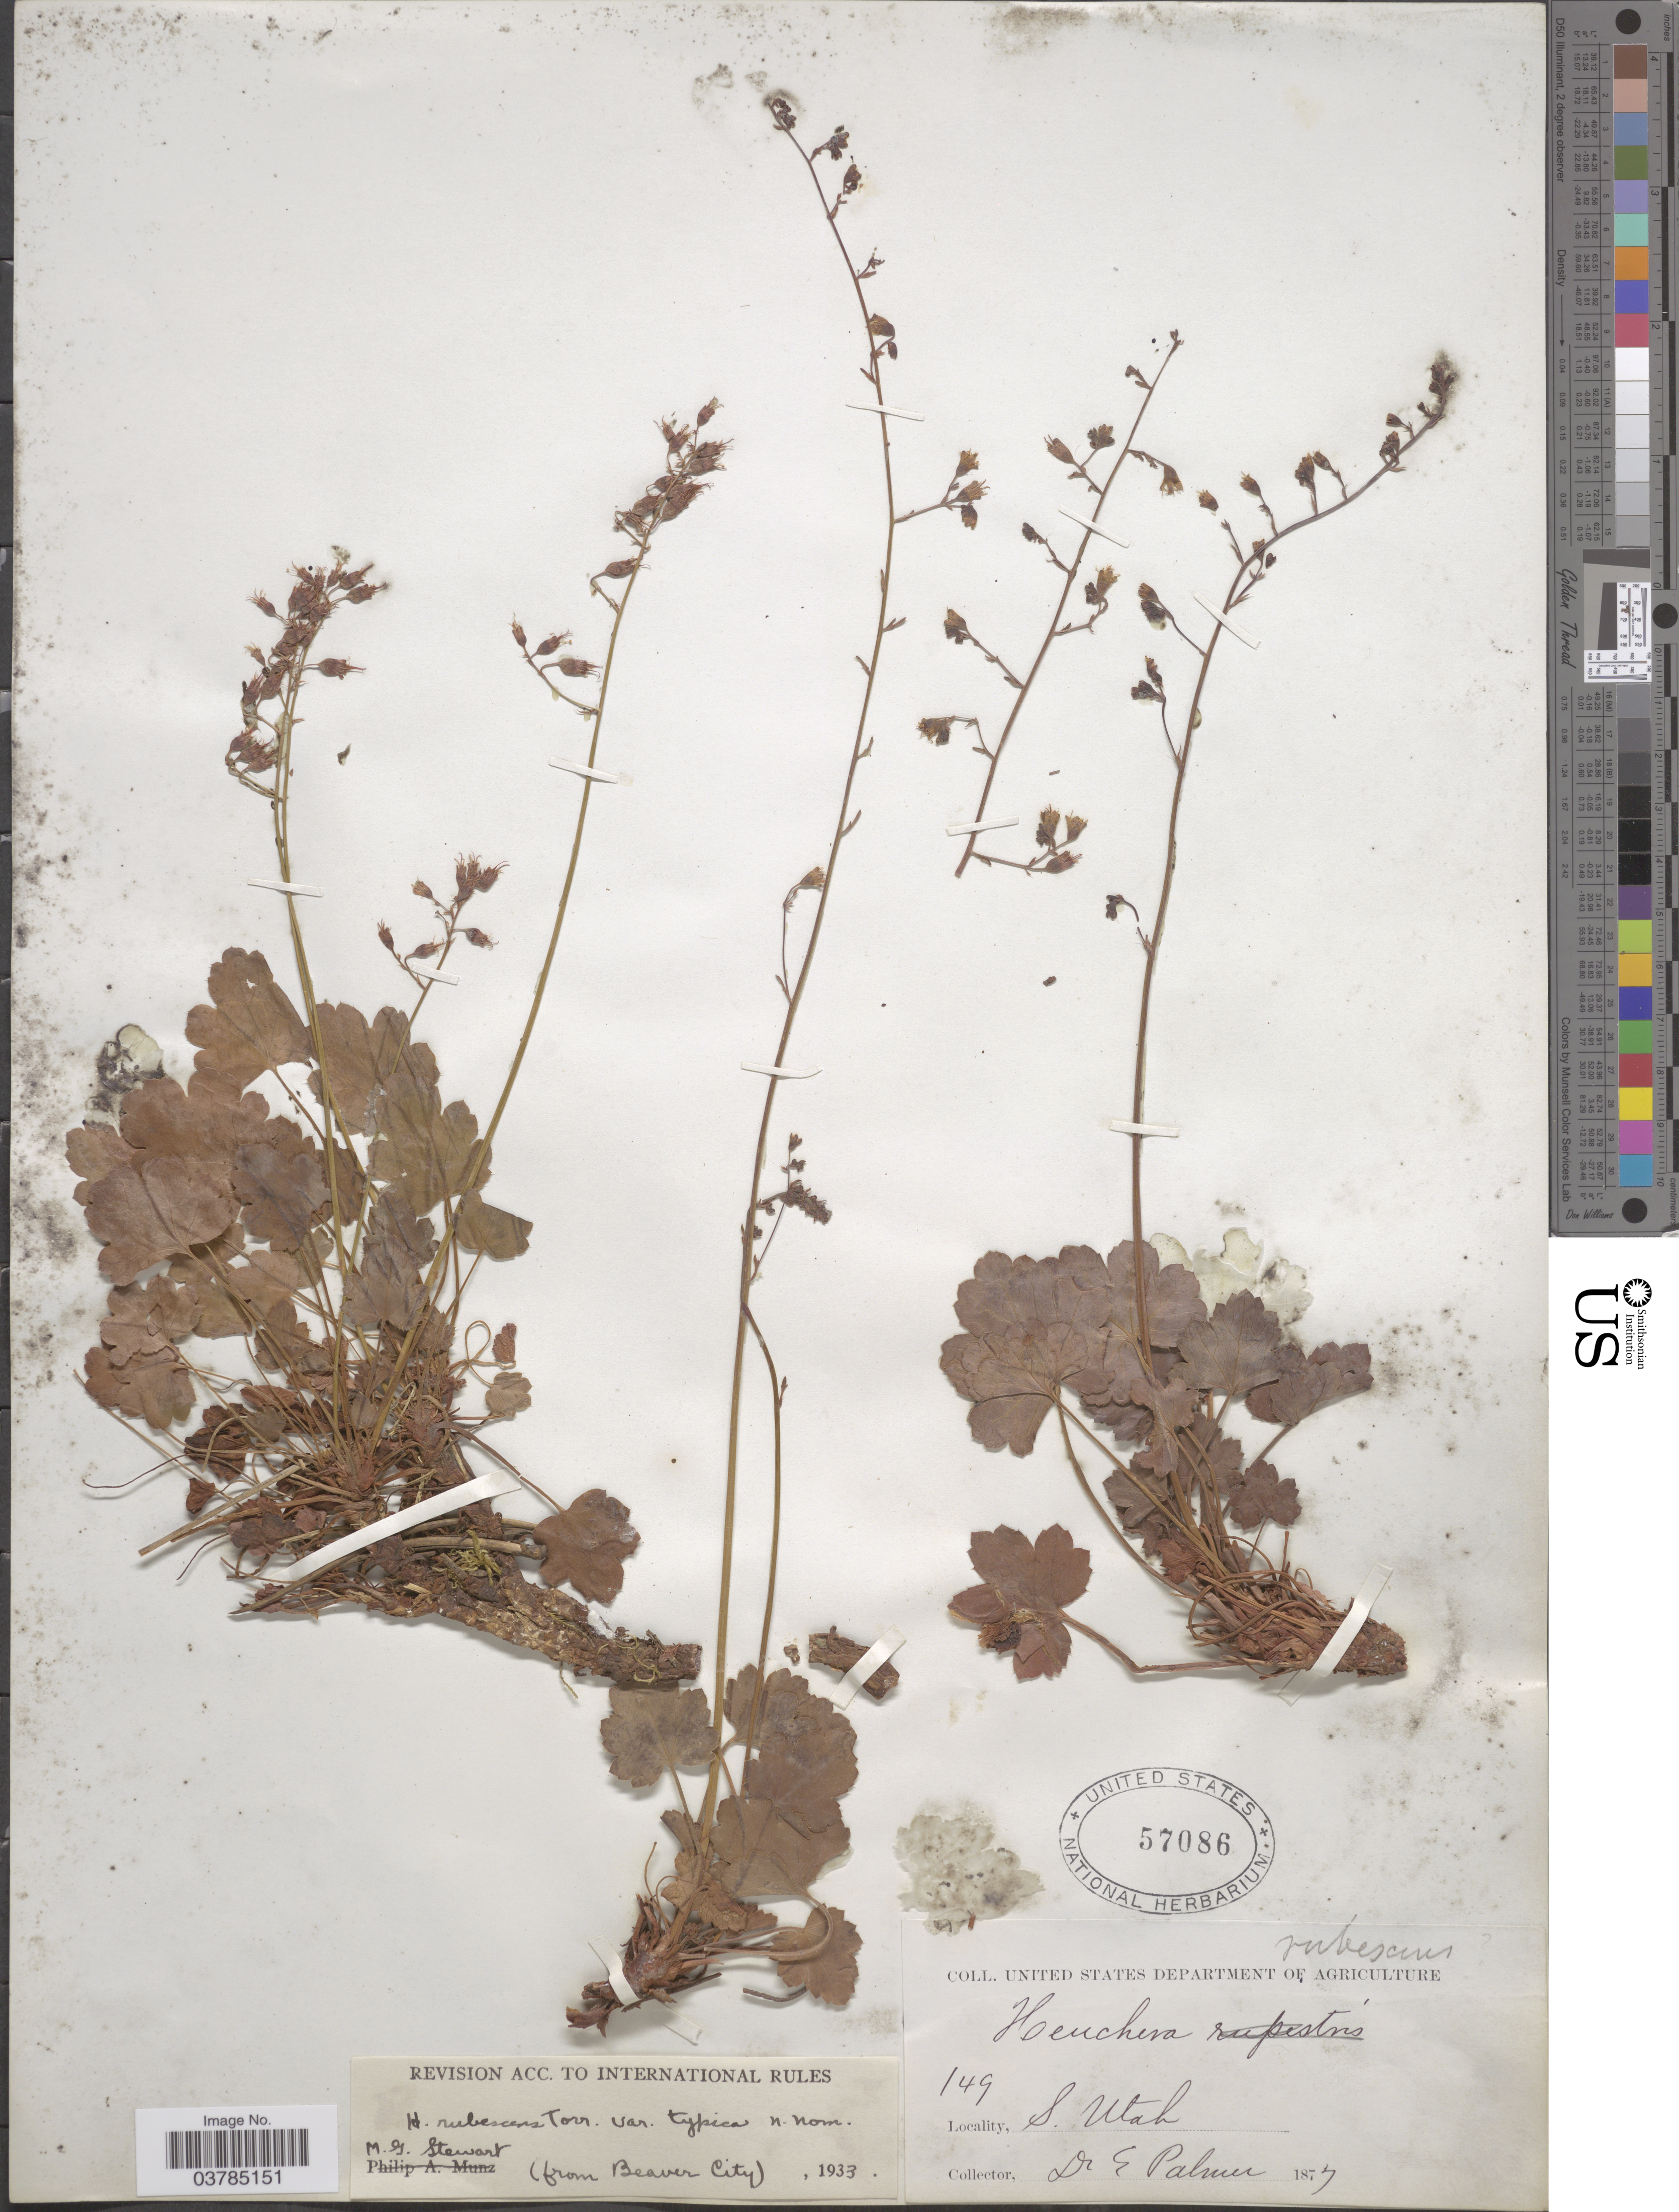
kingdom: Plantae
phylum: Tracheophyta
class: Magnoliopsida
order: Saxifragales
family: Saxifragaceae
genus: Heuchera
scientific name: Heuchera rubescens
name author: Torr.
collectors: E. Palmer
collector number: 149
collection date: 1877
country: United States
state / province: Utah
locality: S. Utah.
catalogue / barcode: US 57086